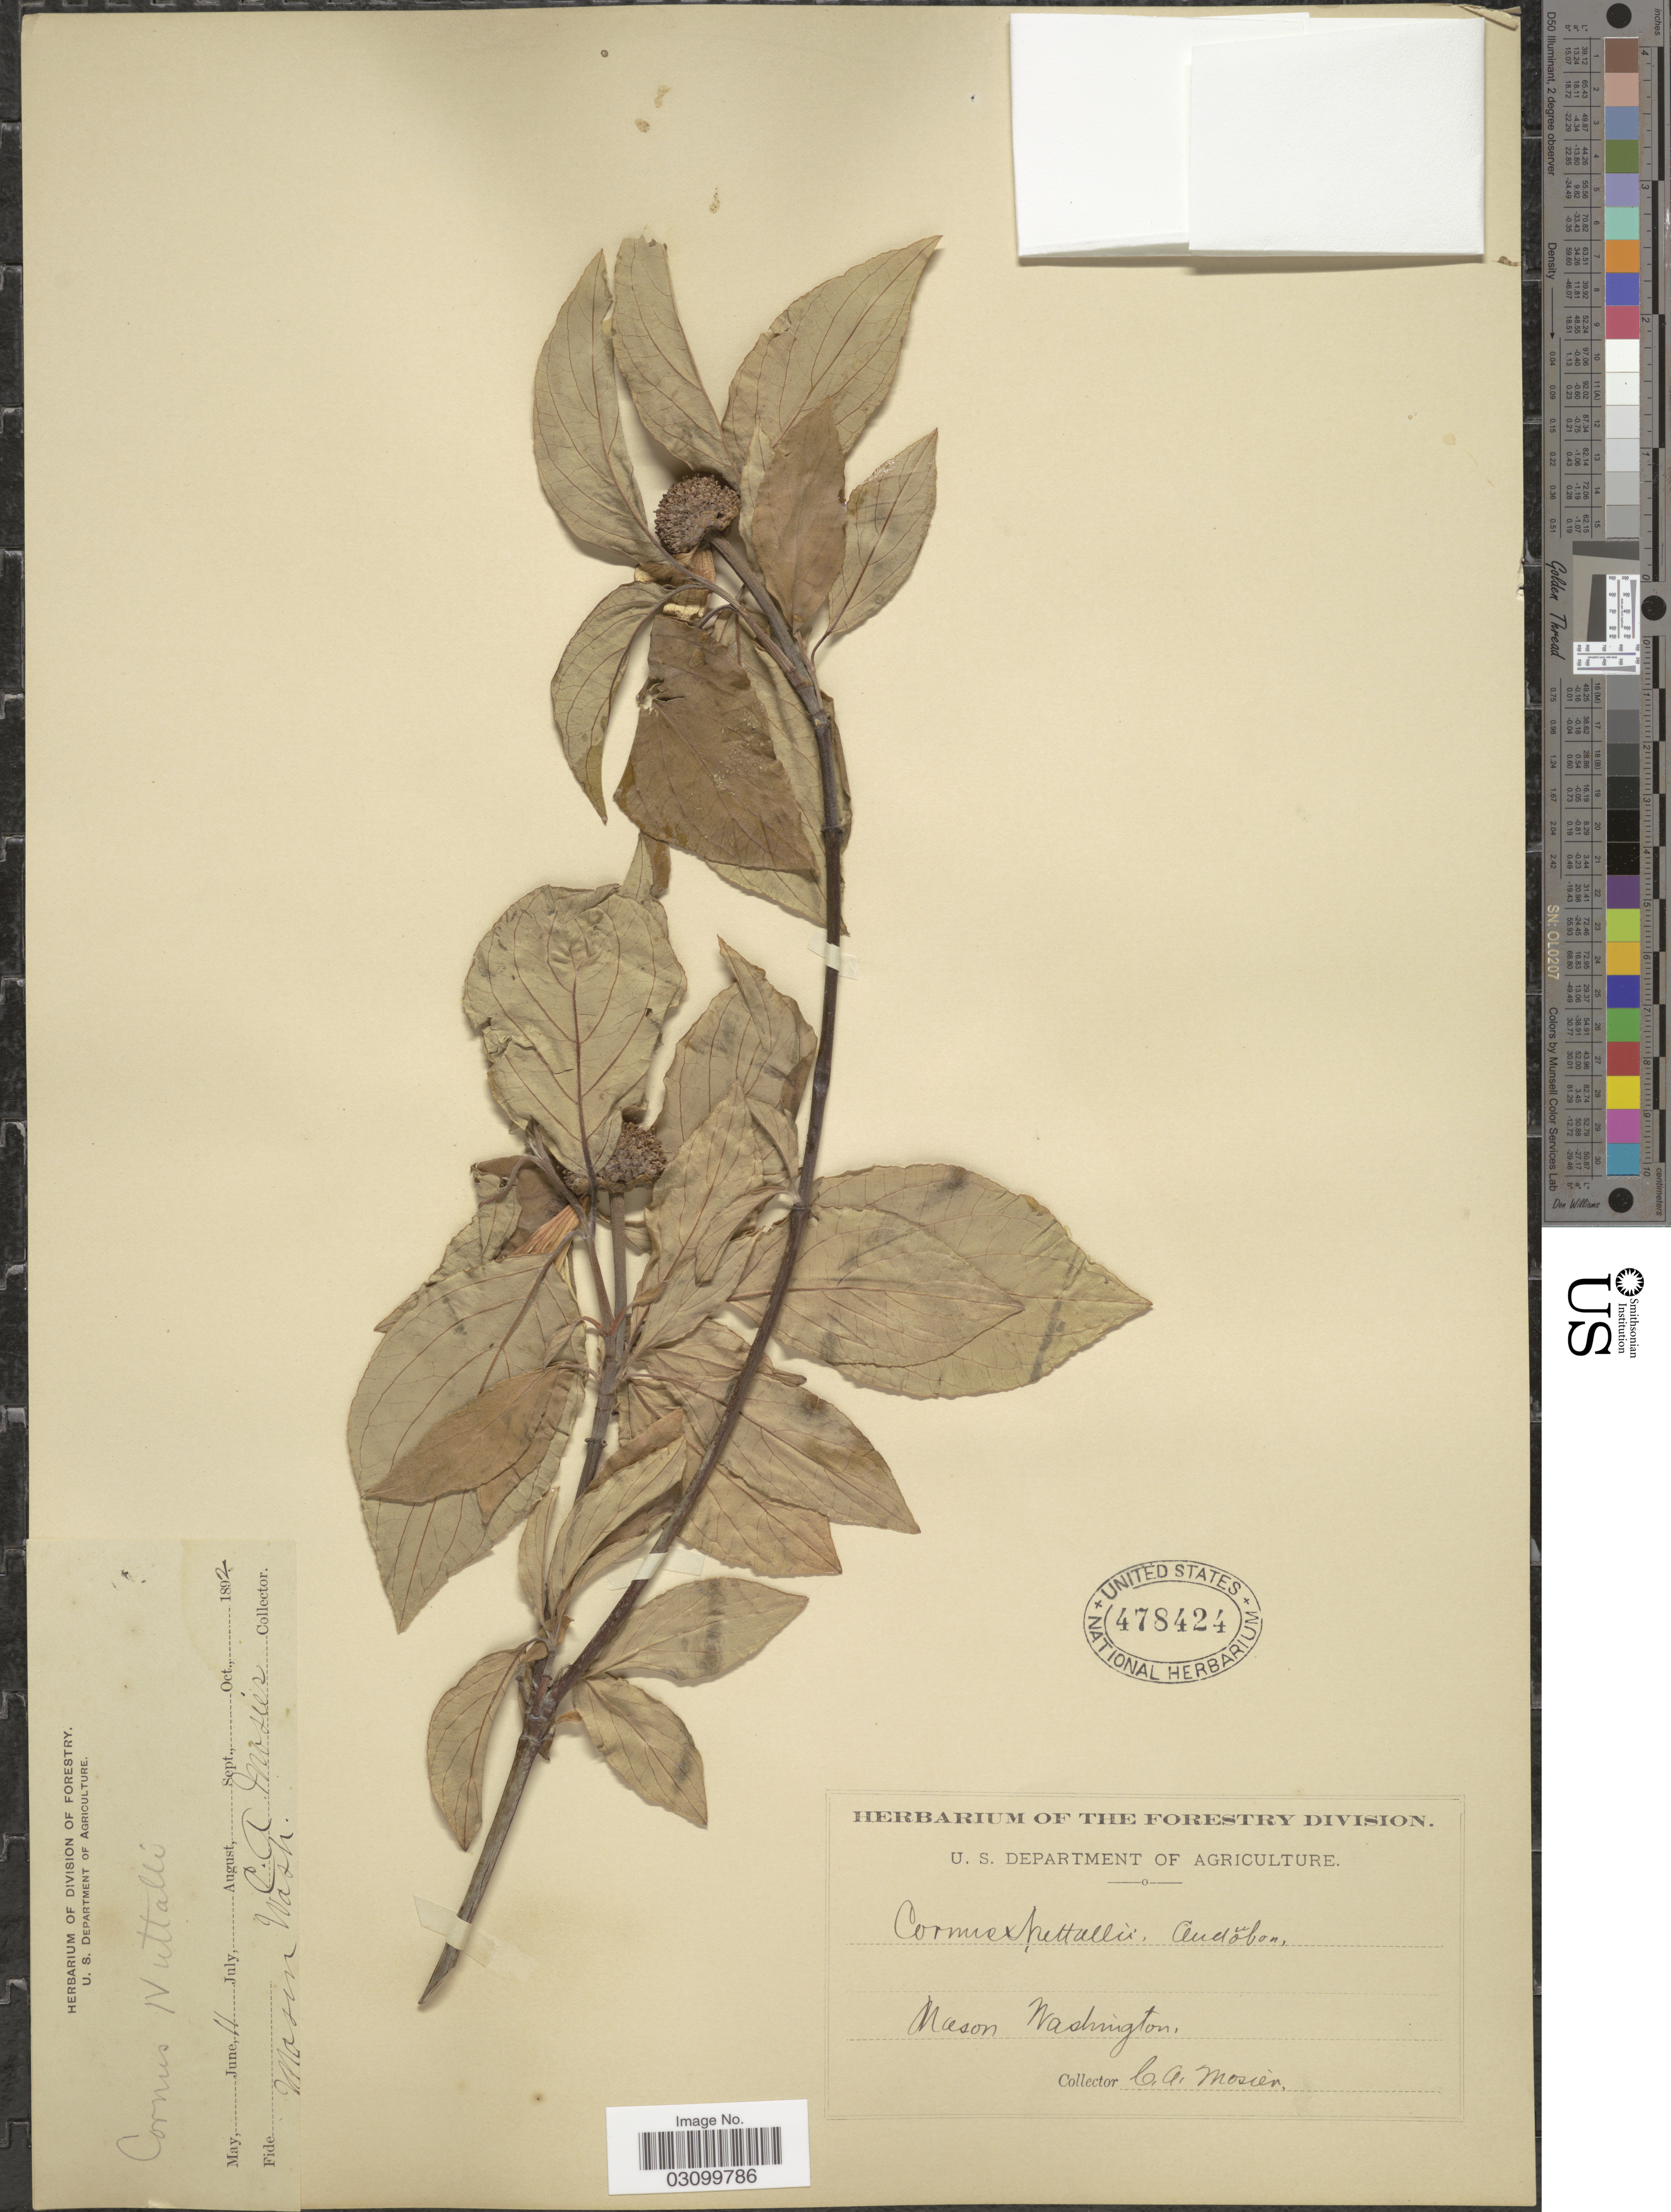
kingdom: Plantae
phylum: Tracheophyta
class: Magnoliopsida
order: Cornales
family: Cornaceae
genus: Cornus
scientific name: Cornus nuttallii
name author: Audubon ex Torr. & A. Gray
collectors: C. A. Mosier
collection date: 1892-06-11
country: United States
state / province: Washington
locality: Mason.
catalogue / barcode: US 478424